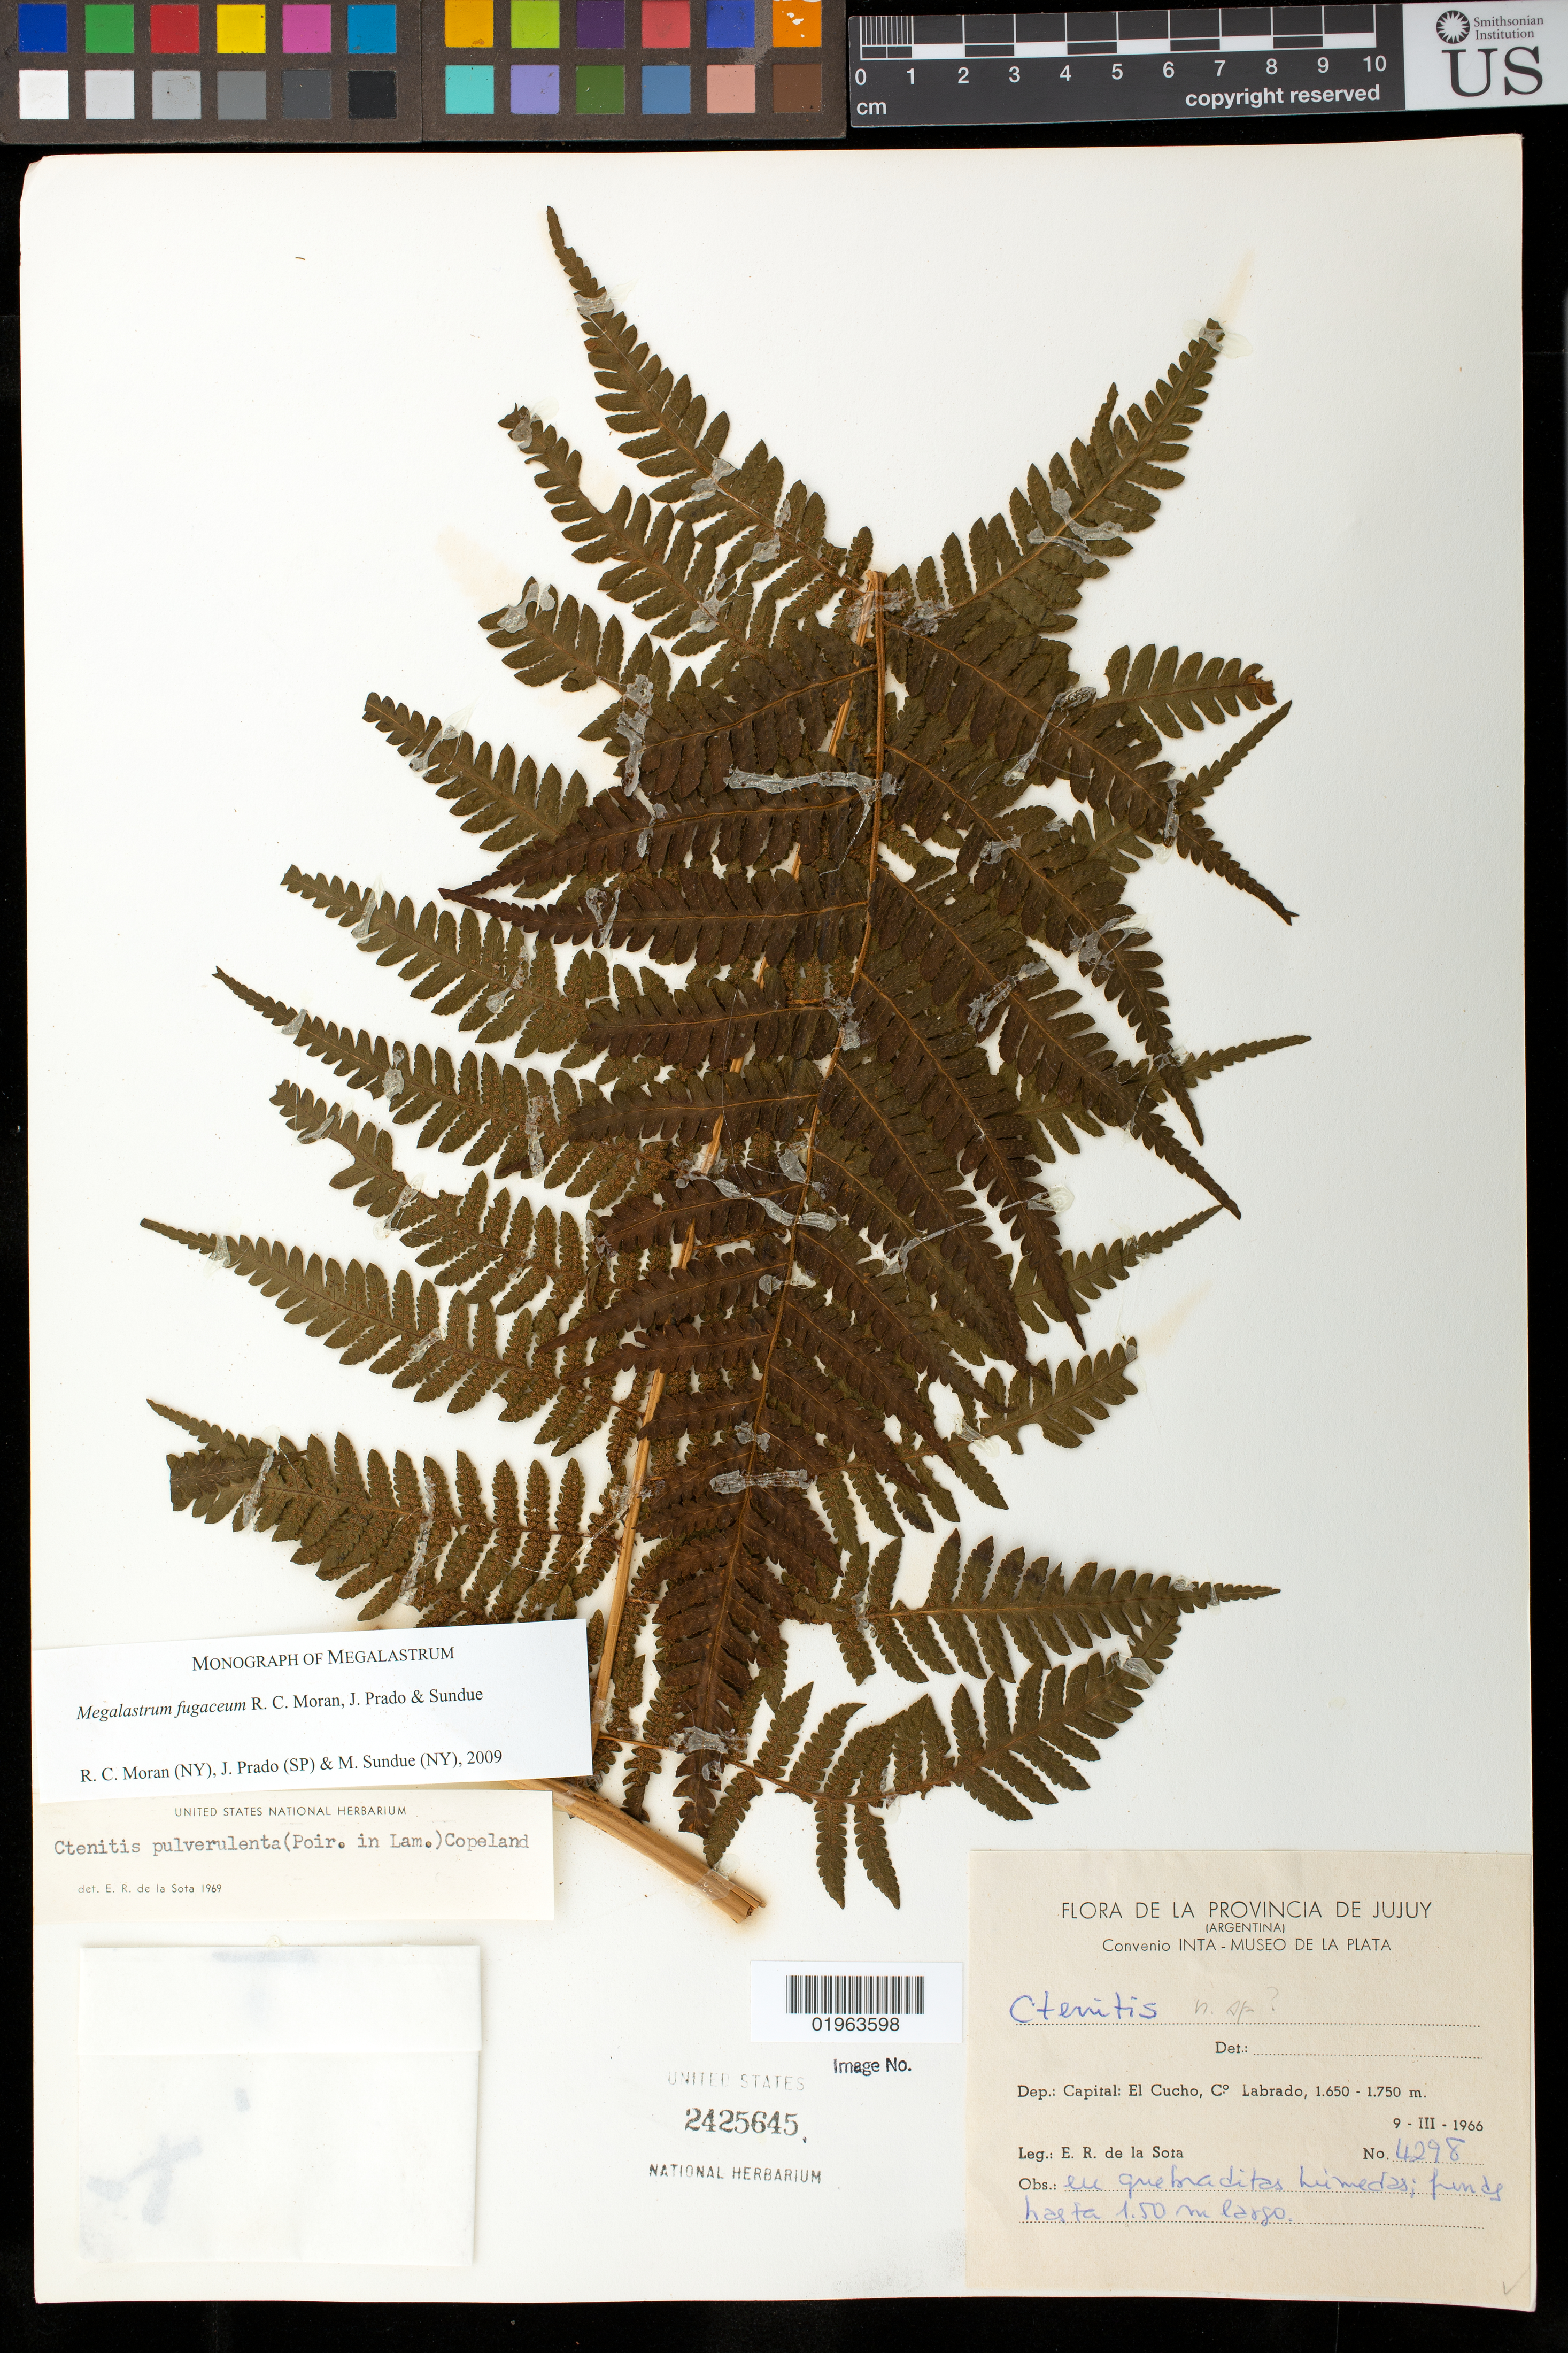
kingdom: Plantae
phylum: Tracheophyta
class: Polypodiopsida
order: Polypodiales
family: Dryopteridaceae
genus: Megalastrum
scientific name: Megalastrum fugaceum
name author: R.C. Moran et al.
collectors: E. R. de la Sota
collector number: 4298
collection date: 1966-03-09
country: Argentina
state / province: Jujuy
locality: Convenio INTA - Museo de la Plata, Dep.: Capital: El Cucho, C°. Labrado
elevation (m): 1650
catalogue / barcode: US 2425645